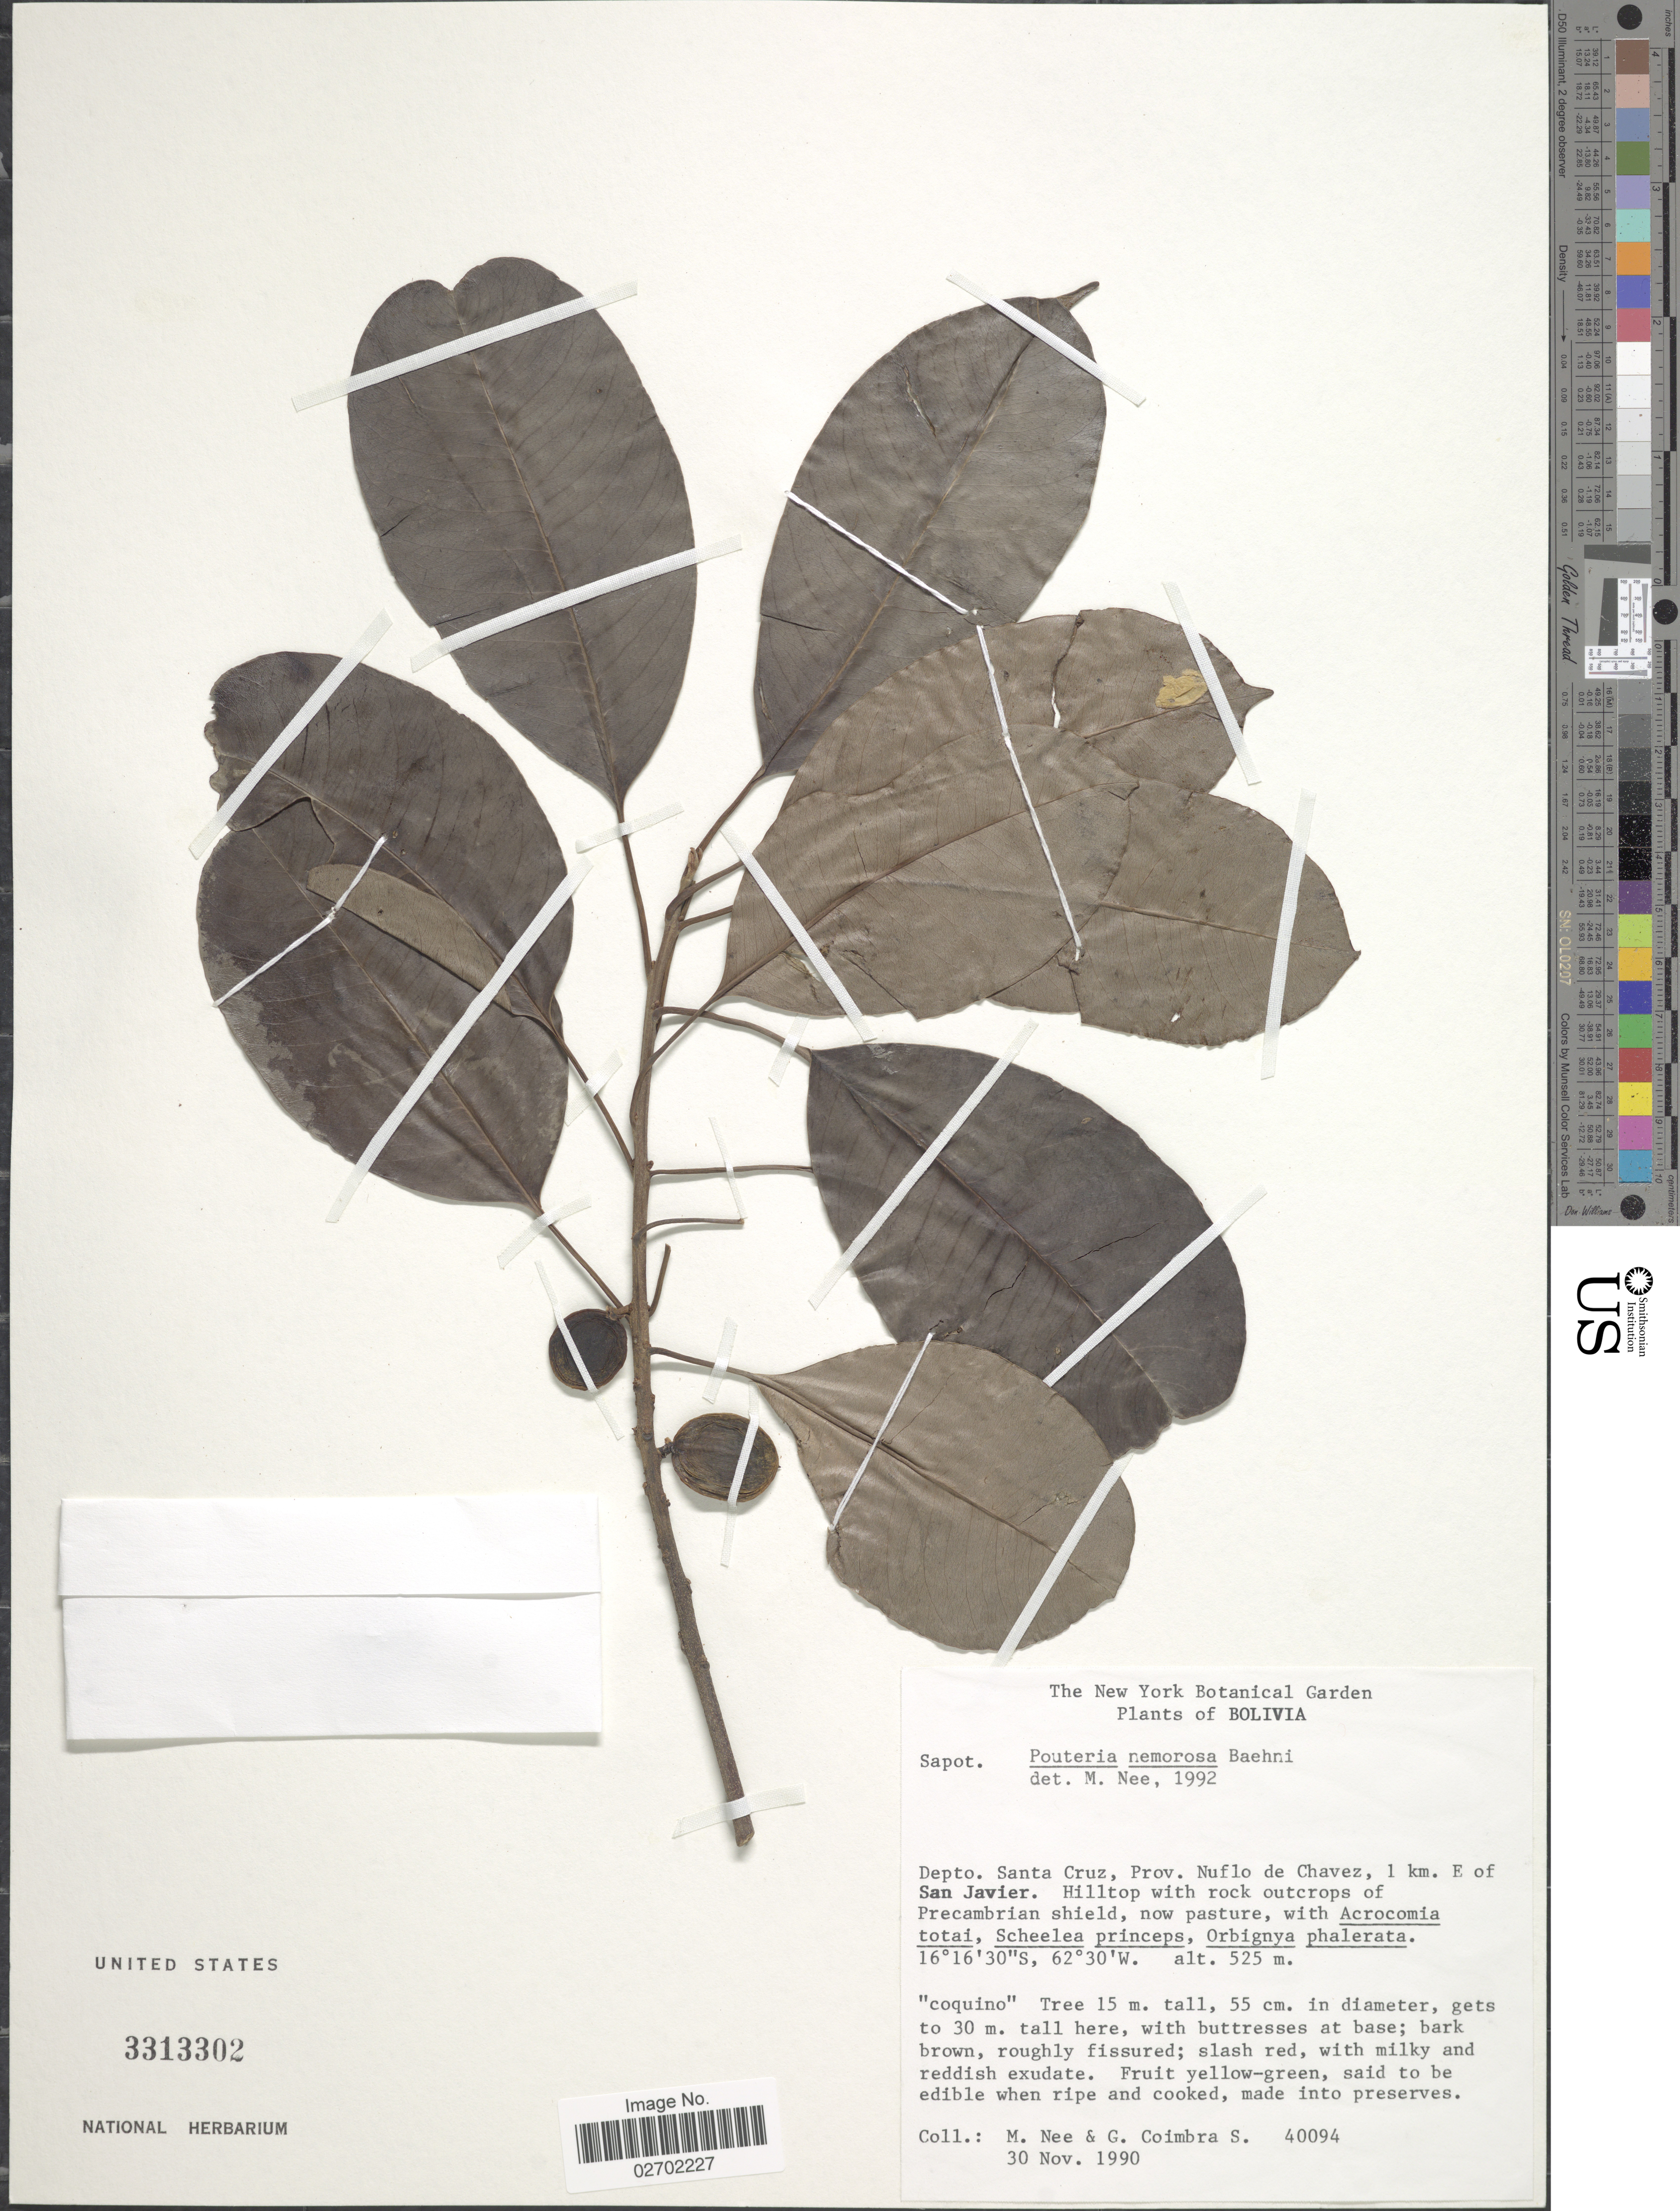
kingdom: Plantae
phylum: Tracheophyta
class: Magnoliopsida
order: Ericales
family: Sapotaceae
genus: Pouteria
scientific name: Pouteria nemorosa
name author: Baehni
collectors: M. Nee & G. Coimbra S.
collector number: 40094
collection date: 1990-11-30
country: Bolivia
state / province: Santa Cruz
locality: Depto. Santa Cruz, Prov. Nuflo de Chavez, 1 km E of San Javier. Hilltop with rock outcrops of Precambrian shield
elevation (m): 525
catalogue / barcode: US 3313302